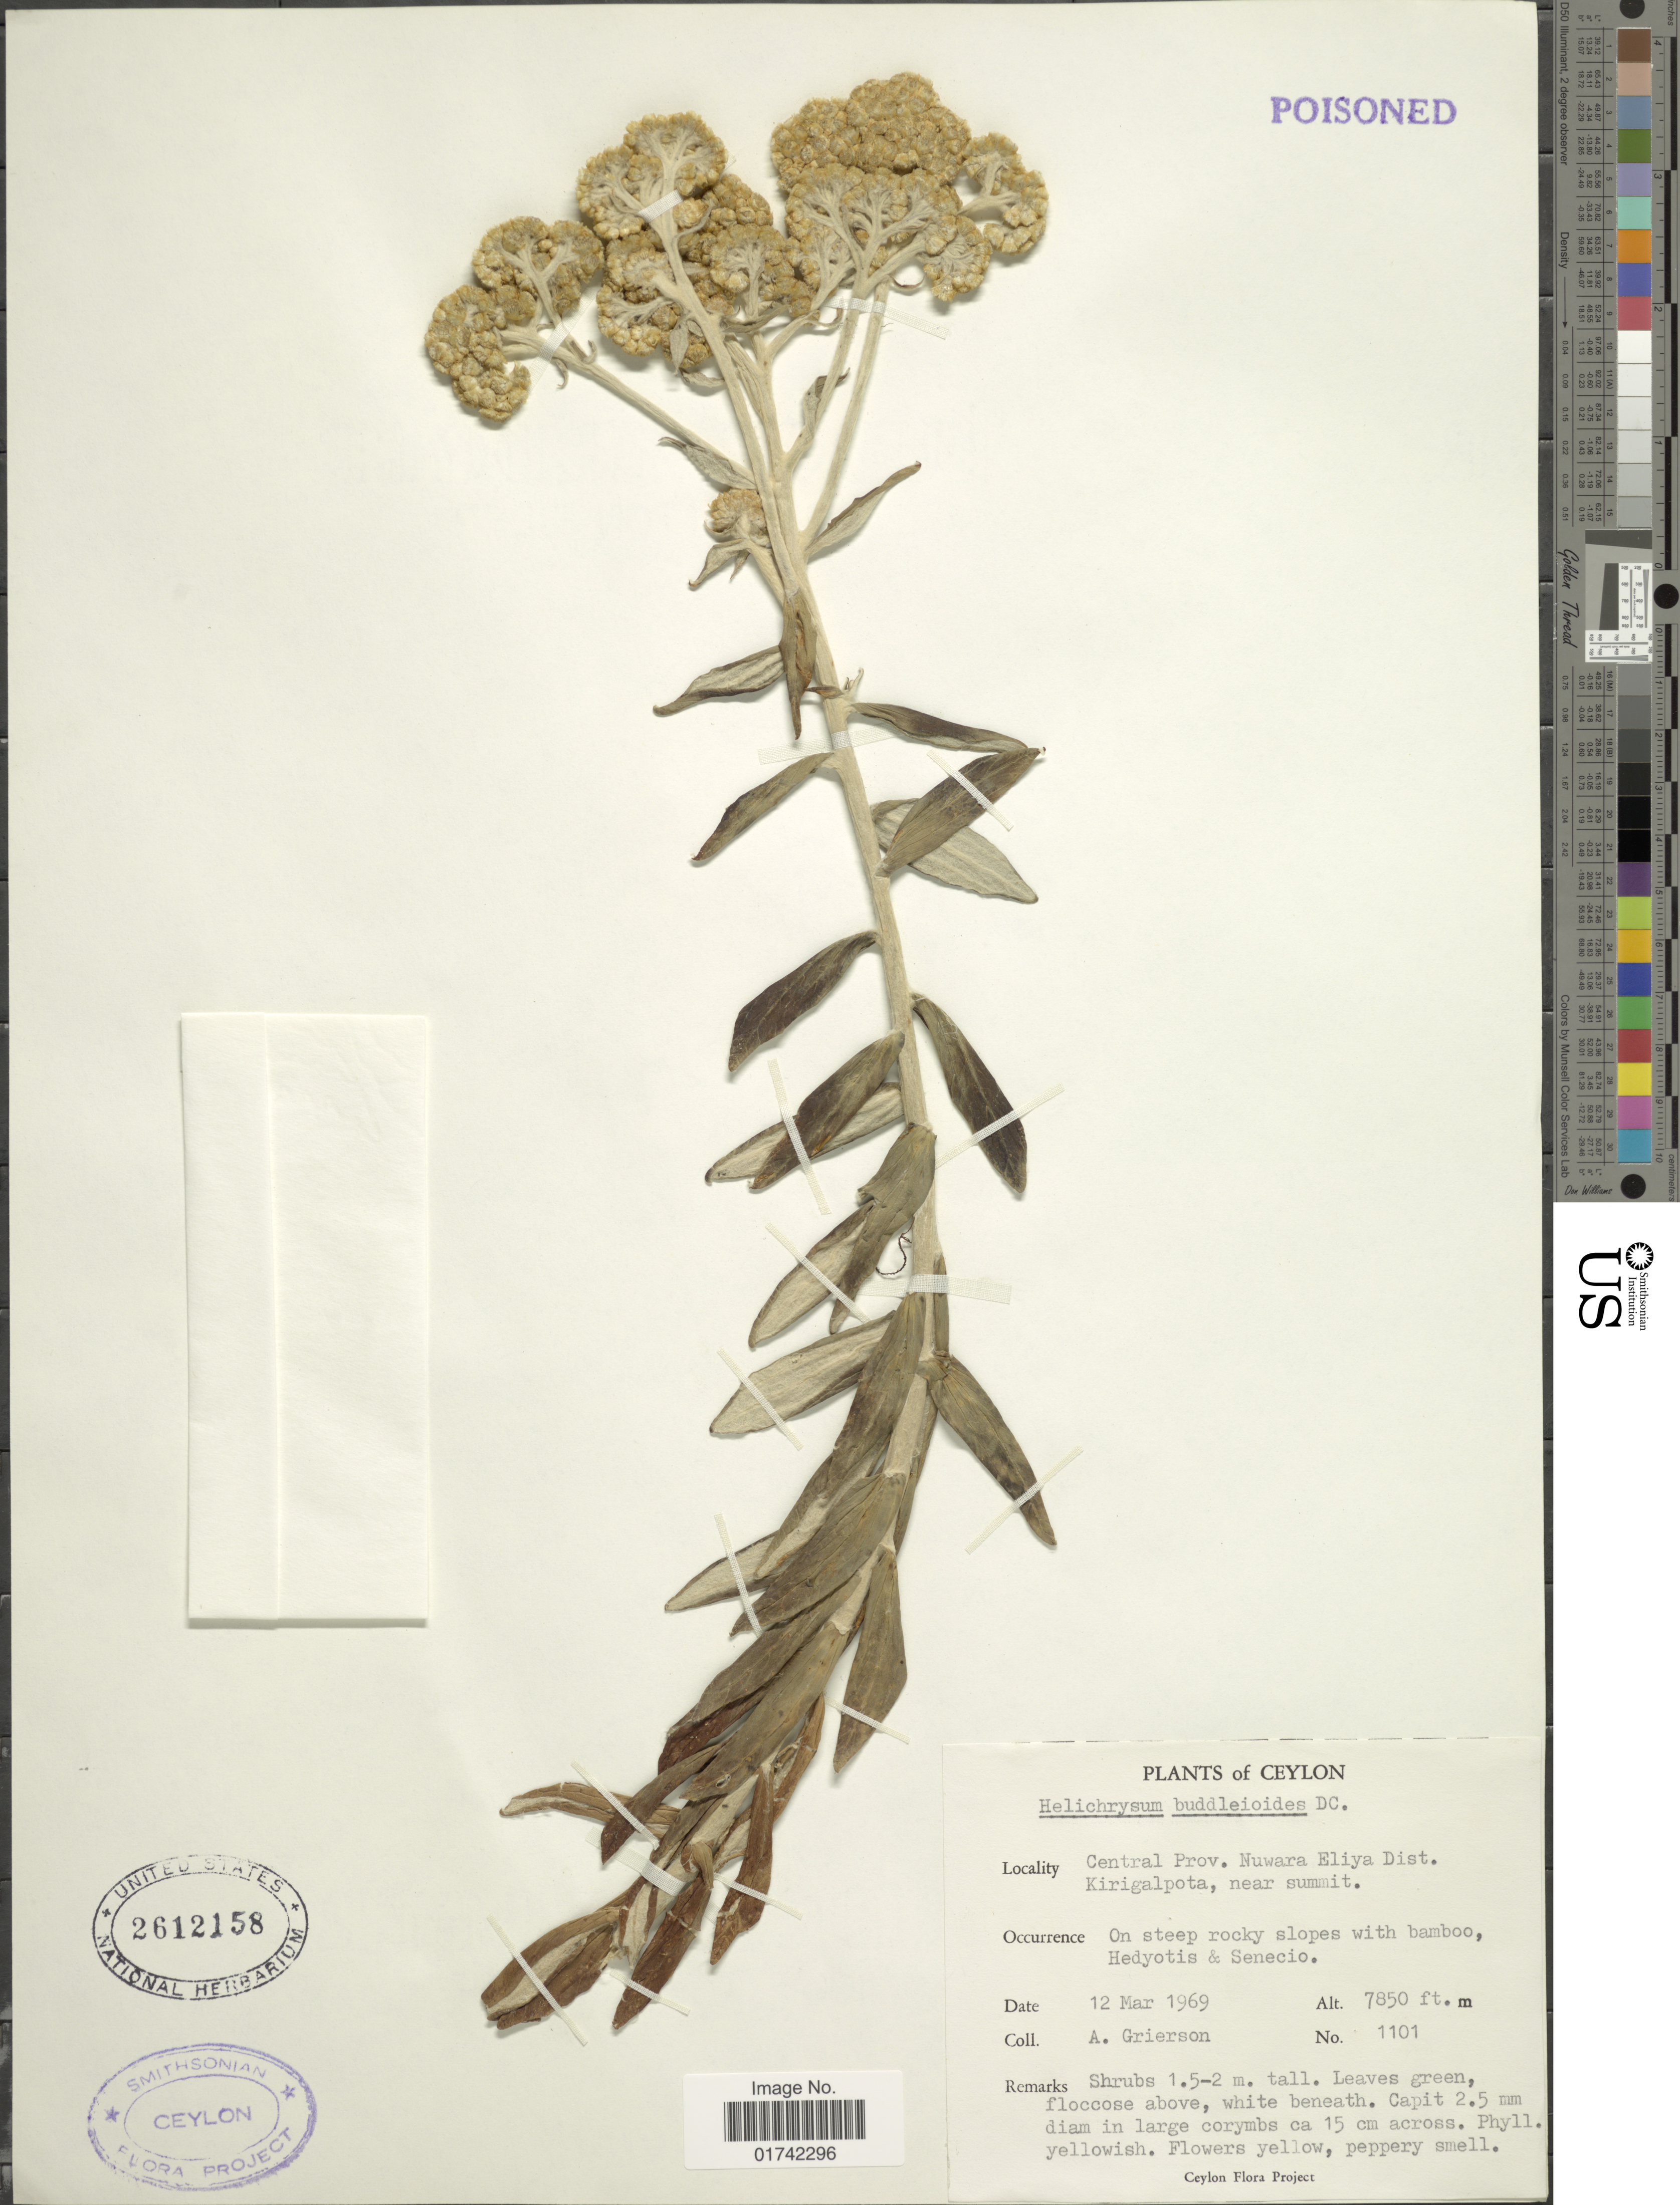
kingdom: Plantae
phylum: Tracheophyta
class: Magnoliopsida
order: Asterales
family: Asteraceae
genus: Helichrysum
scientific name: Helichrysum buddleioides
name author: DC.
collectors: A. Grierson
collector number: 1101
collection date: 1969-03-12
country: Sri Lanka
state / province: Central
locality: Ceylon, Nuwara Eliya Dist., Kirigalpota, near summit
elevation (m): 2393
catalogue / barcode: US 2612158